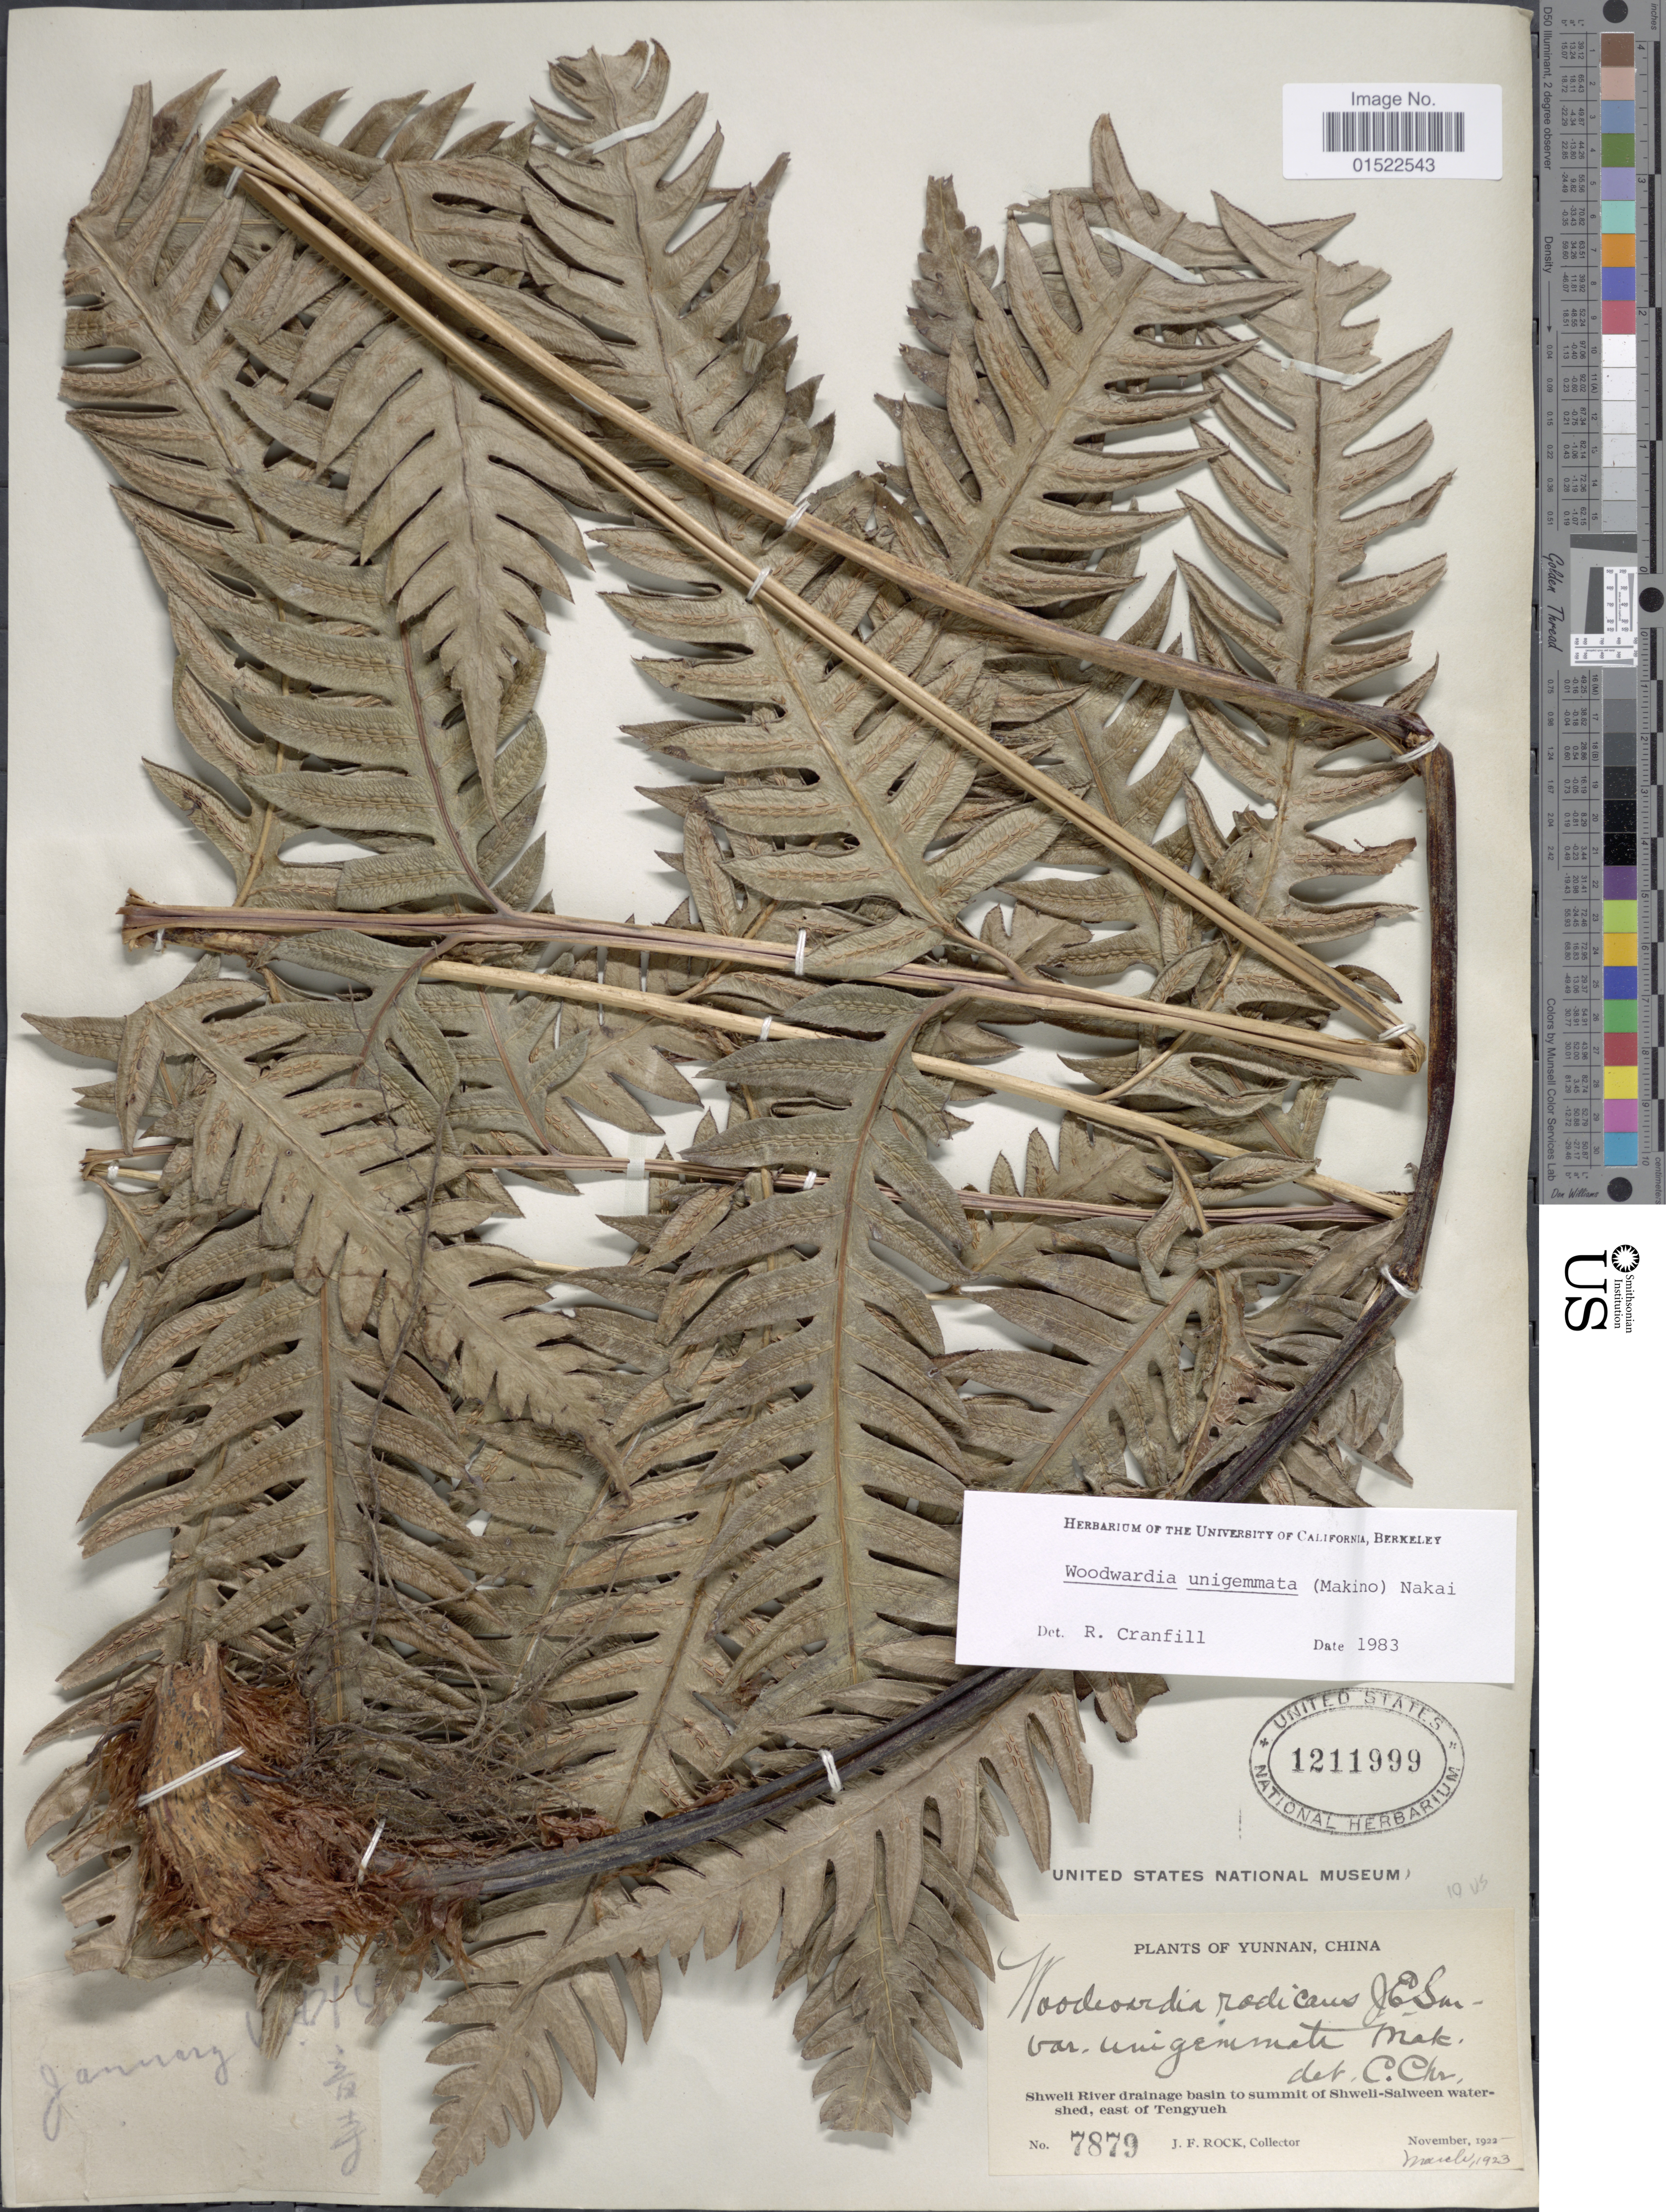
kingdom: Plantae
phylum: Tracheophyta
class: Polypodiopsida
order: Polypodiales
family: Blechnaceae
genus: Woodwardia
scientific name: Woodwardia unigemmata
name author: (Makino) Nakai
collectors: J. Rock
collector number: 7879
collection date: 1922-11/1923-03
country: China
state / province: Yunnan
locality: Shweli River darinage basin to summit of Shweli-Salween water shed, east of Tengyueh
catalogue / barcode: US 1211999